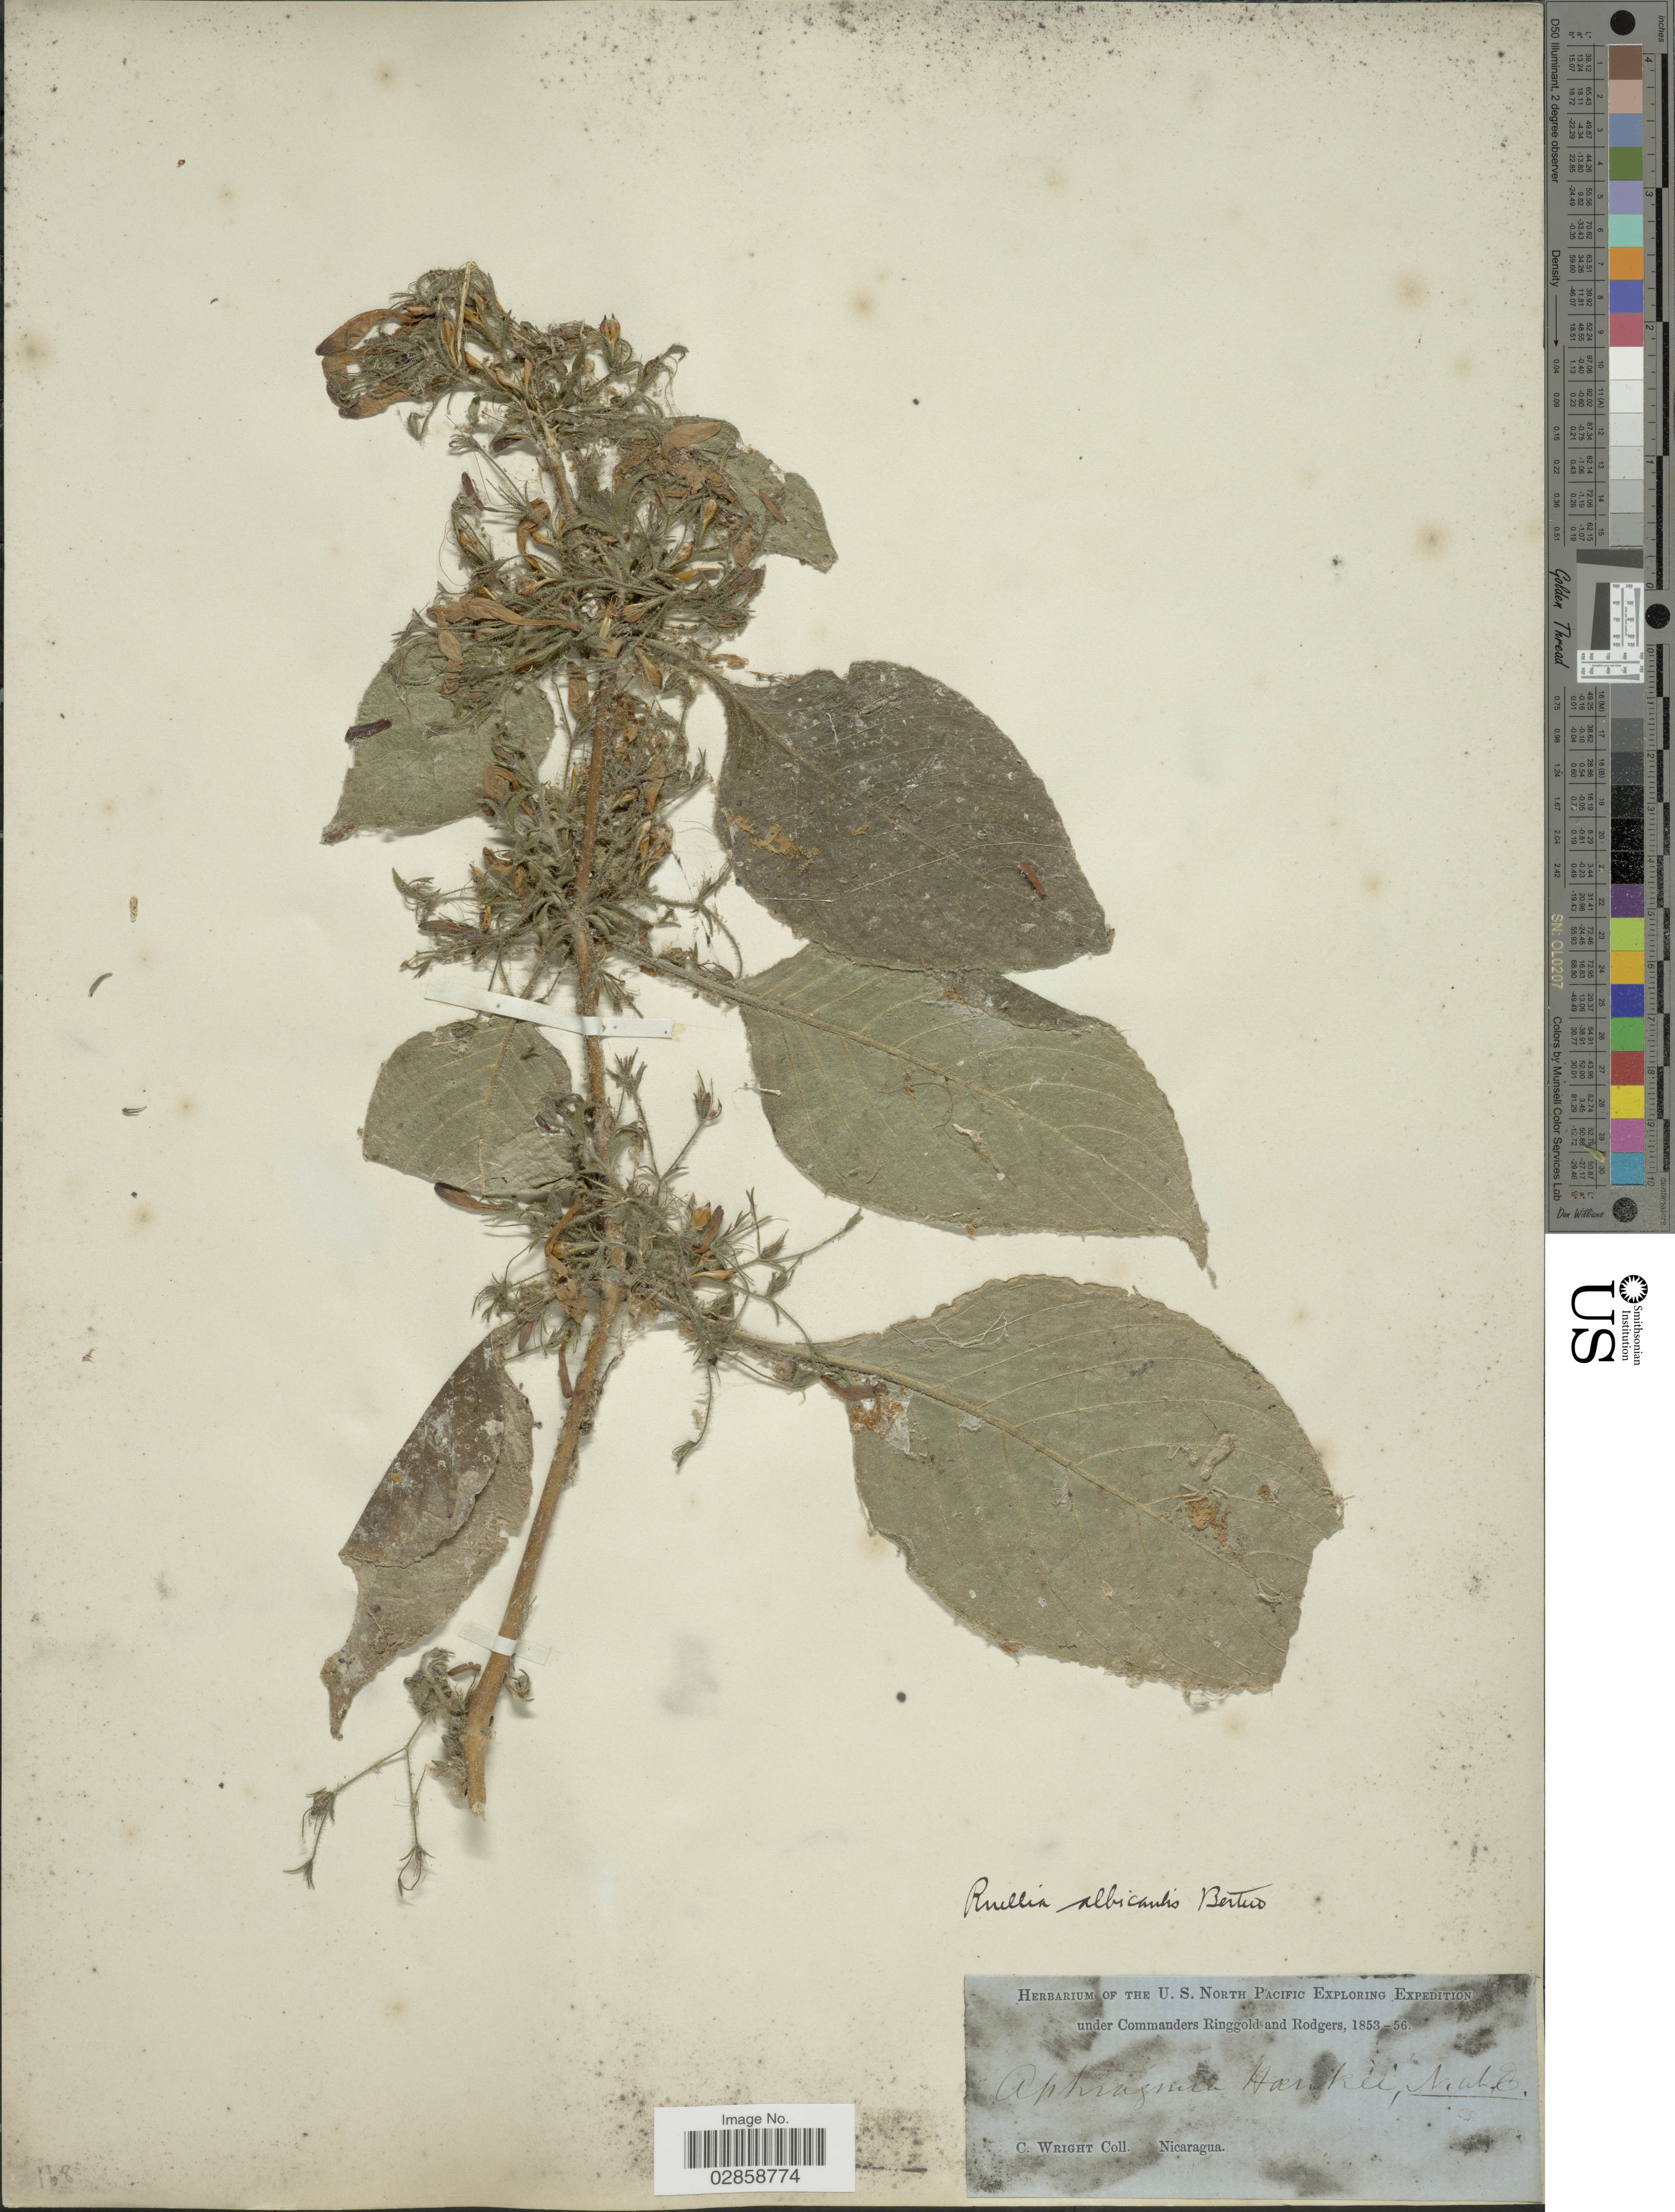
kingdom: Plantae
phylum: Tracheophyta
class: Magnoliopsida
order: Lamiales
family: Acanthaceae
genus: Ruellia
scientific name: Ruellia inundata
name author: Kunth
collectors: C. Wright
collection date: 1853/1856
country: Nicaragua